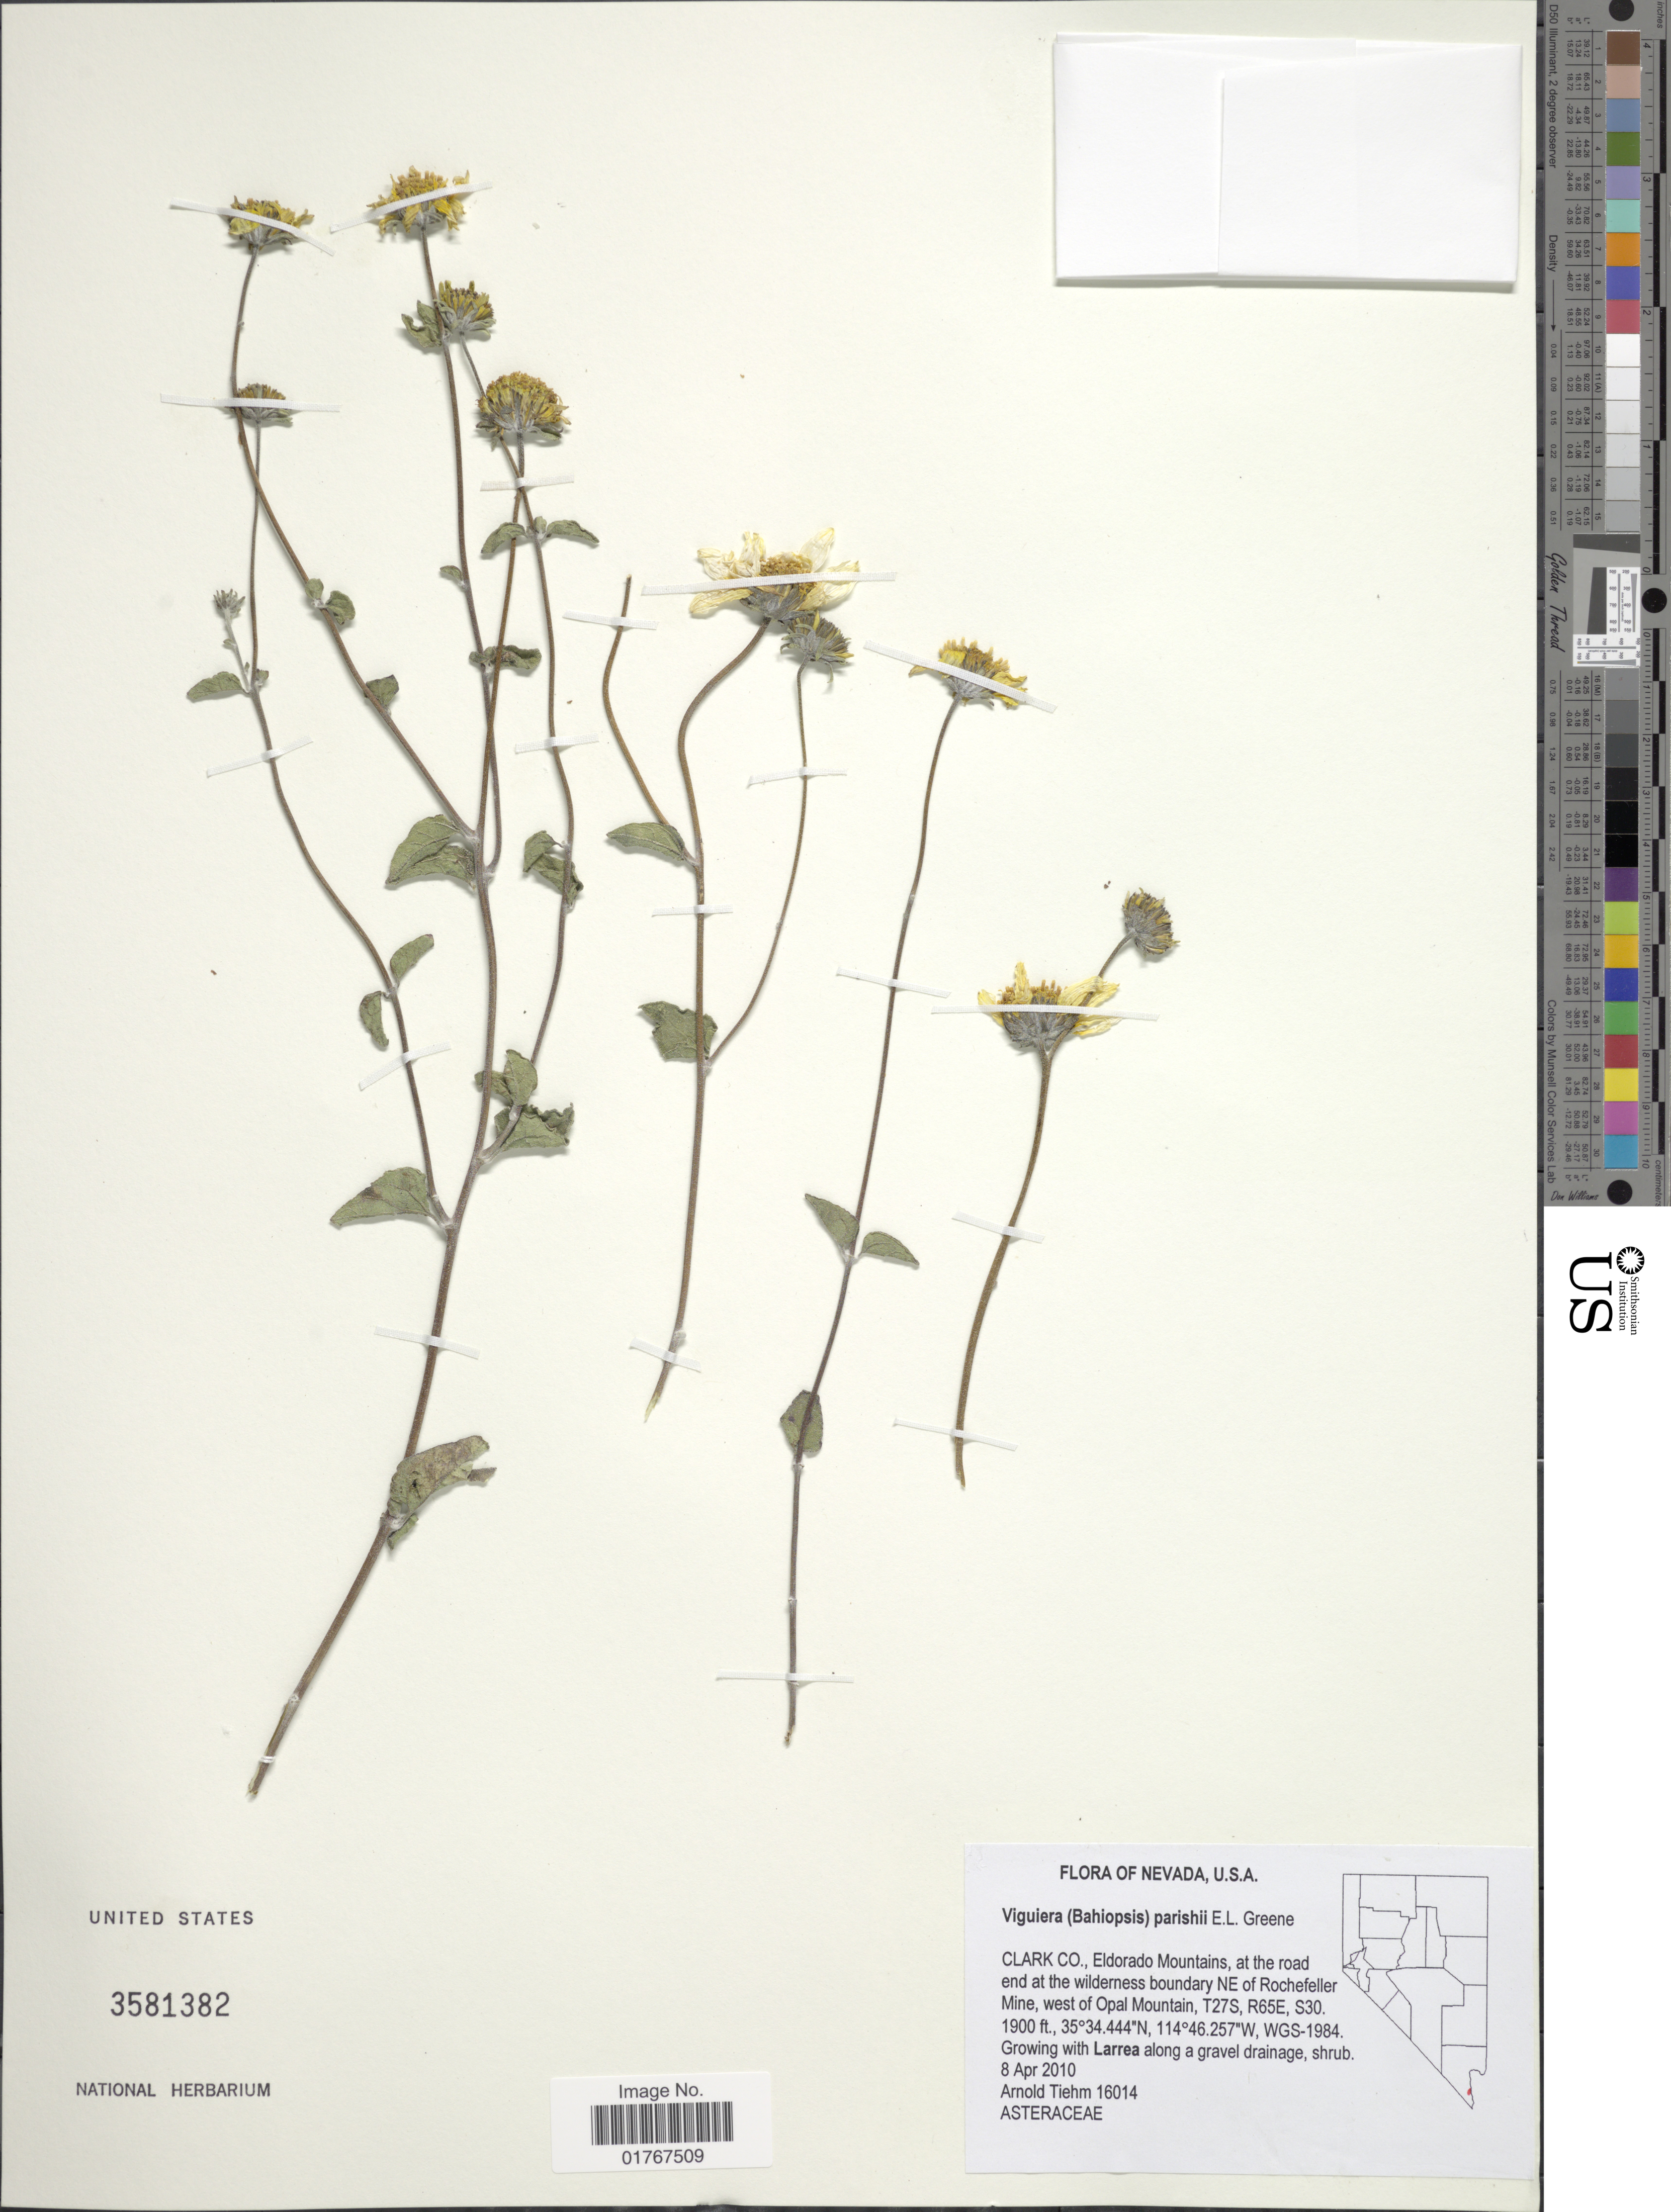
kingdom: Plantae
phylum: Tracheophyta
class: Magnoliopsida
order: Asterales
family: Asteraceae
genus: Viguiera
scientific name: Viguiera sp.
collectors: A. Tiehm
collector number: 16014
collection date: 2010-04-08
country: United States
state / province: Nevada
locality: Clark Co., Eldorado Mountains, at the road end at the wilderness boundary NE of Rochefeller MIne, west of Opal Mountain, T27S, R65E, S30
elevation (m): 579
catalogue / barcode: US 3581382